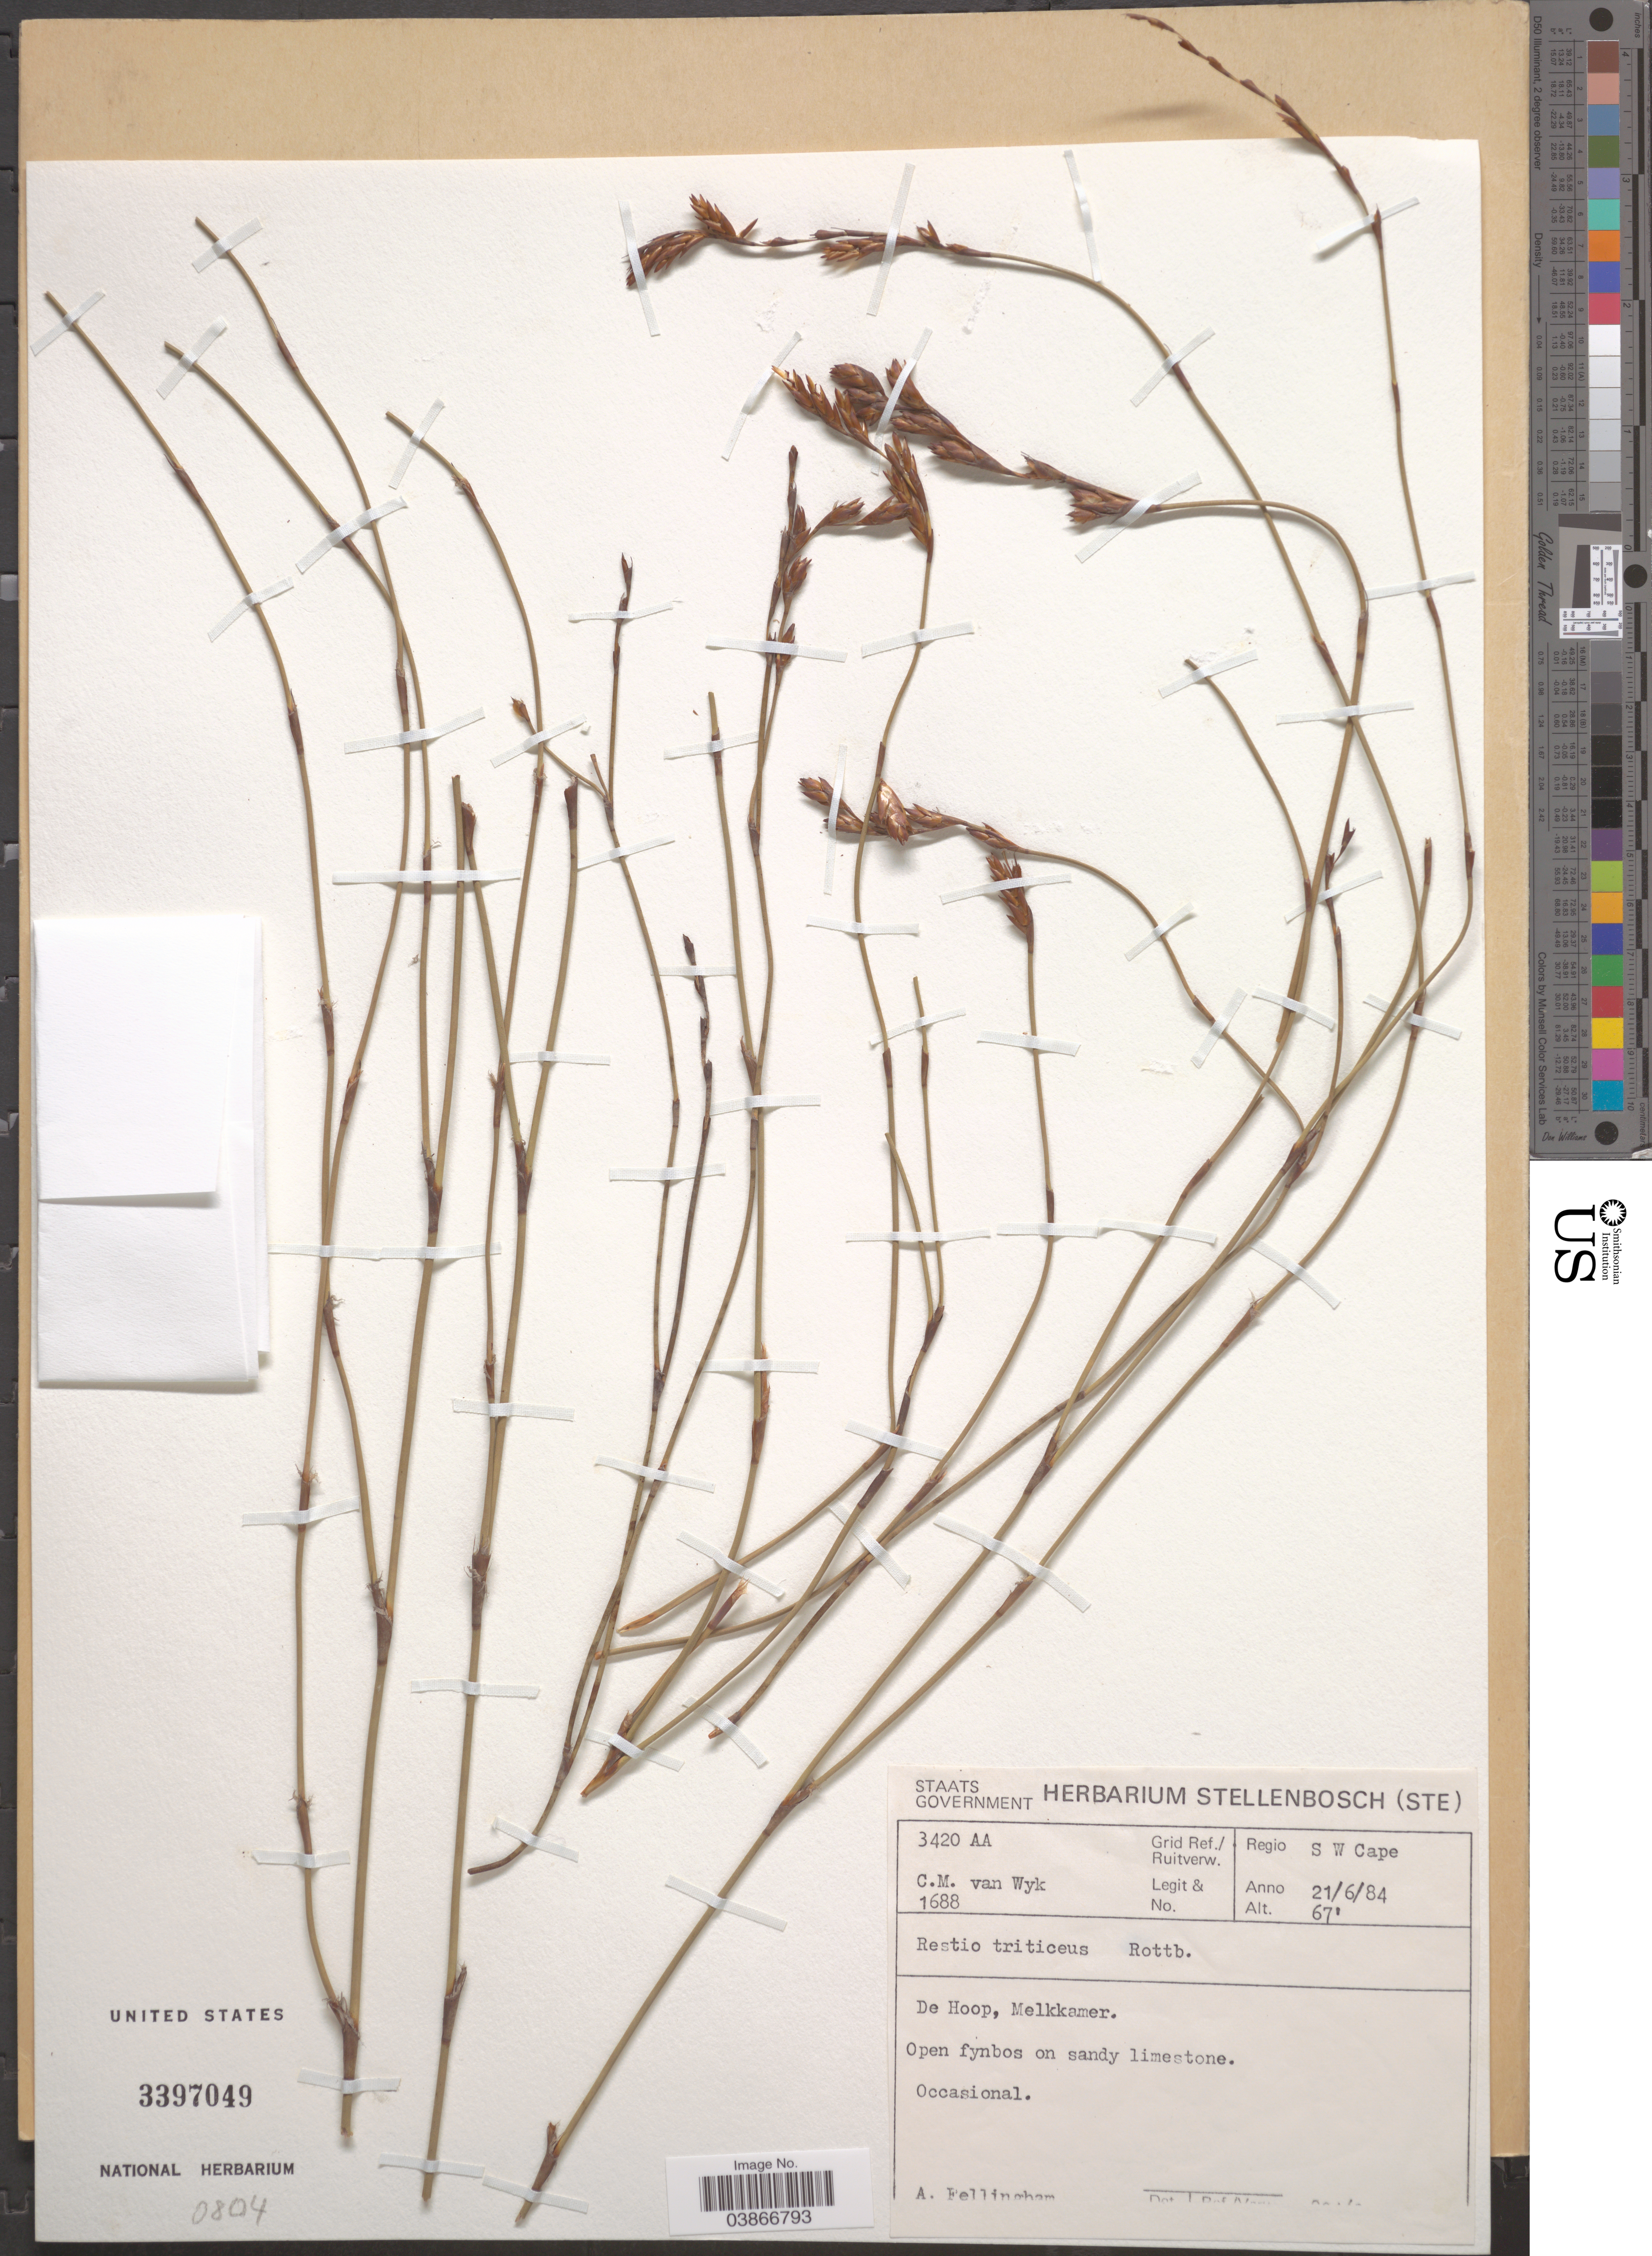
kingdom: Plantae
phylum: Tracheophyta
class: Liliopsida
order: Poales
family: Restionaceae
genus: Restio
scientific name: Restio triticeus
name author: Rottb.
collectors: C. Van Wyk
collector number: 1688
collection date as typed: Transcribed d/m/y: 21/6/84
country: South Africa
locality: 3420 AA Grid Ref./Ruitverw. Regio S W Cape. De Hoop, Melkkamer.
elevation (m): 20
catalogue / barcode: US 3397049